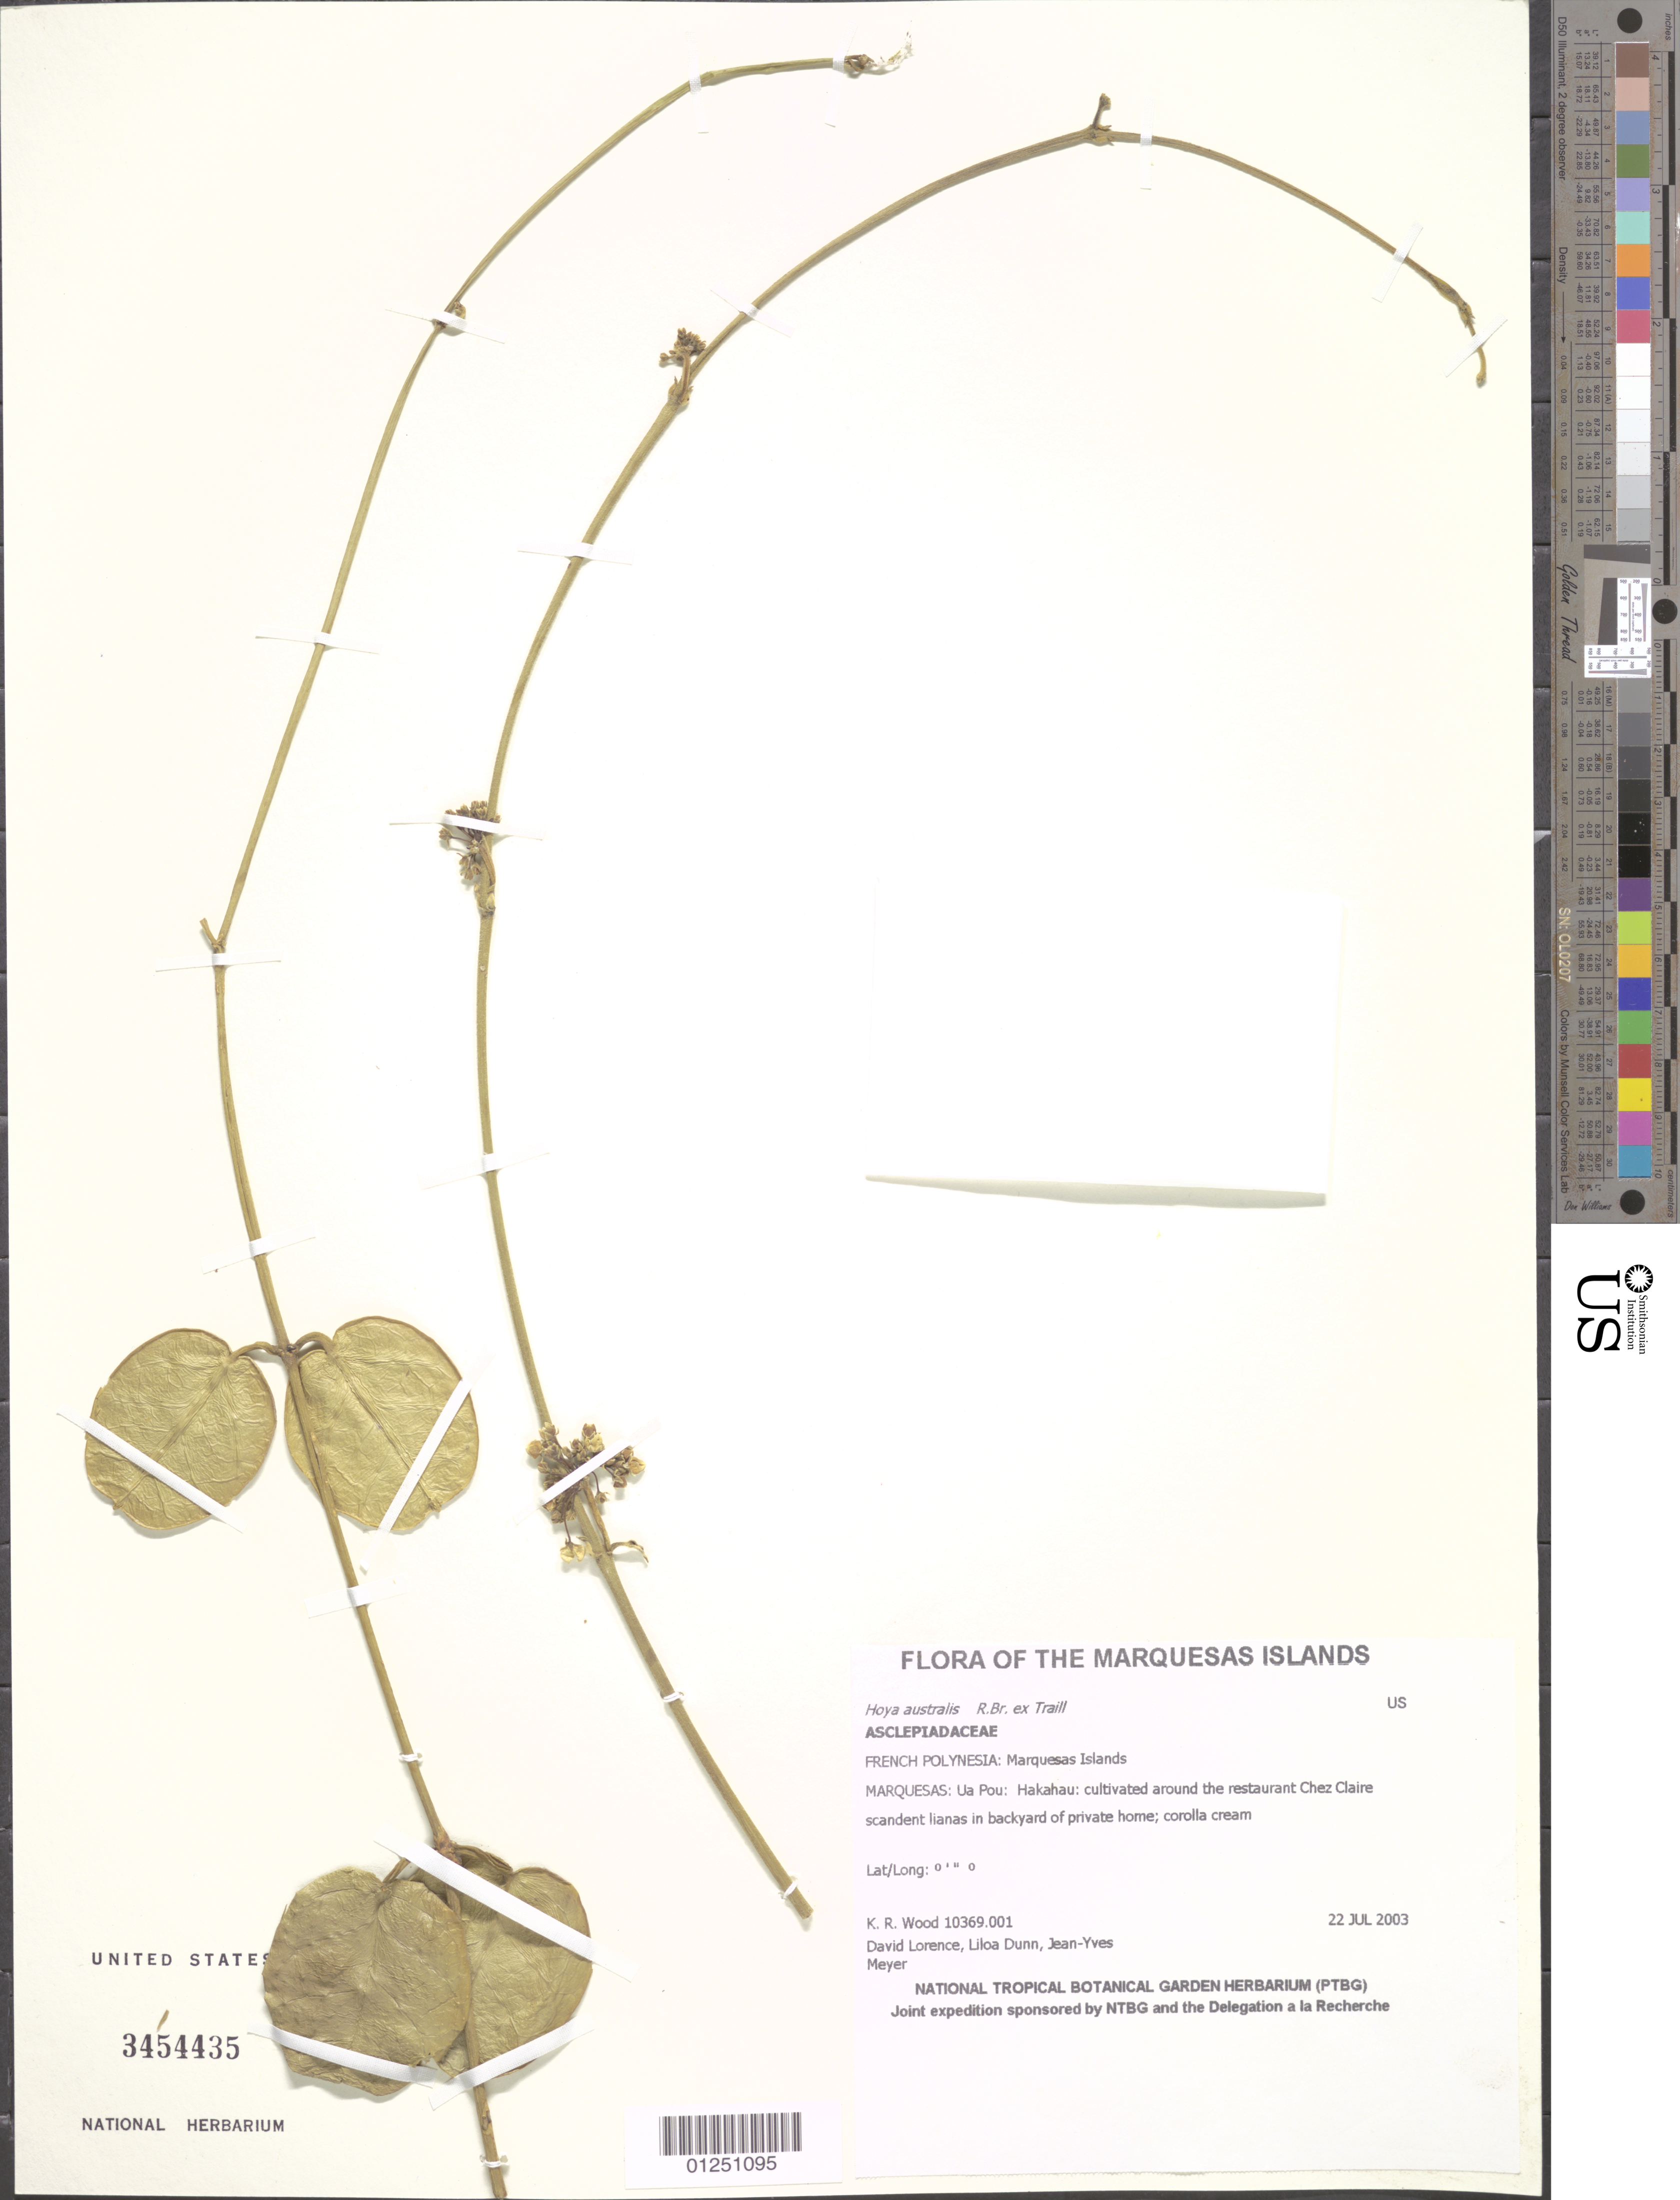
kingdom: Plantae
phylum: Tracheophyta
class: Magnoliopsida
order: Gentianales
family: Apocynaceae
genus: Hoya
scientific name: Hoya australis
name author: R. Br. ex J. Traill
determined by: Lorence, David H., (PTBG), National Tropical Botanical Garden (UNITED STATES)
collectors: K. R. Wood, D. Lorence, L. Dunn & J.-Y. Meyer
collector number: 10369.001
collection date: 2003-07-22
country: French Polynesia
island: Ua Pou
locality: Hakahau: cultivated around the restaurant Chez Claire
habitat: Scandent lianas in backyard of private home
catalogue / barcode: US 3454435